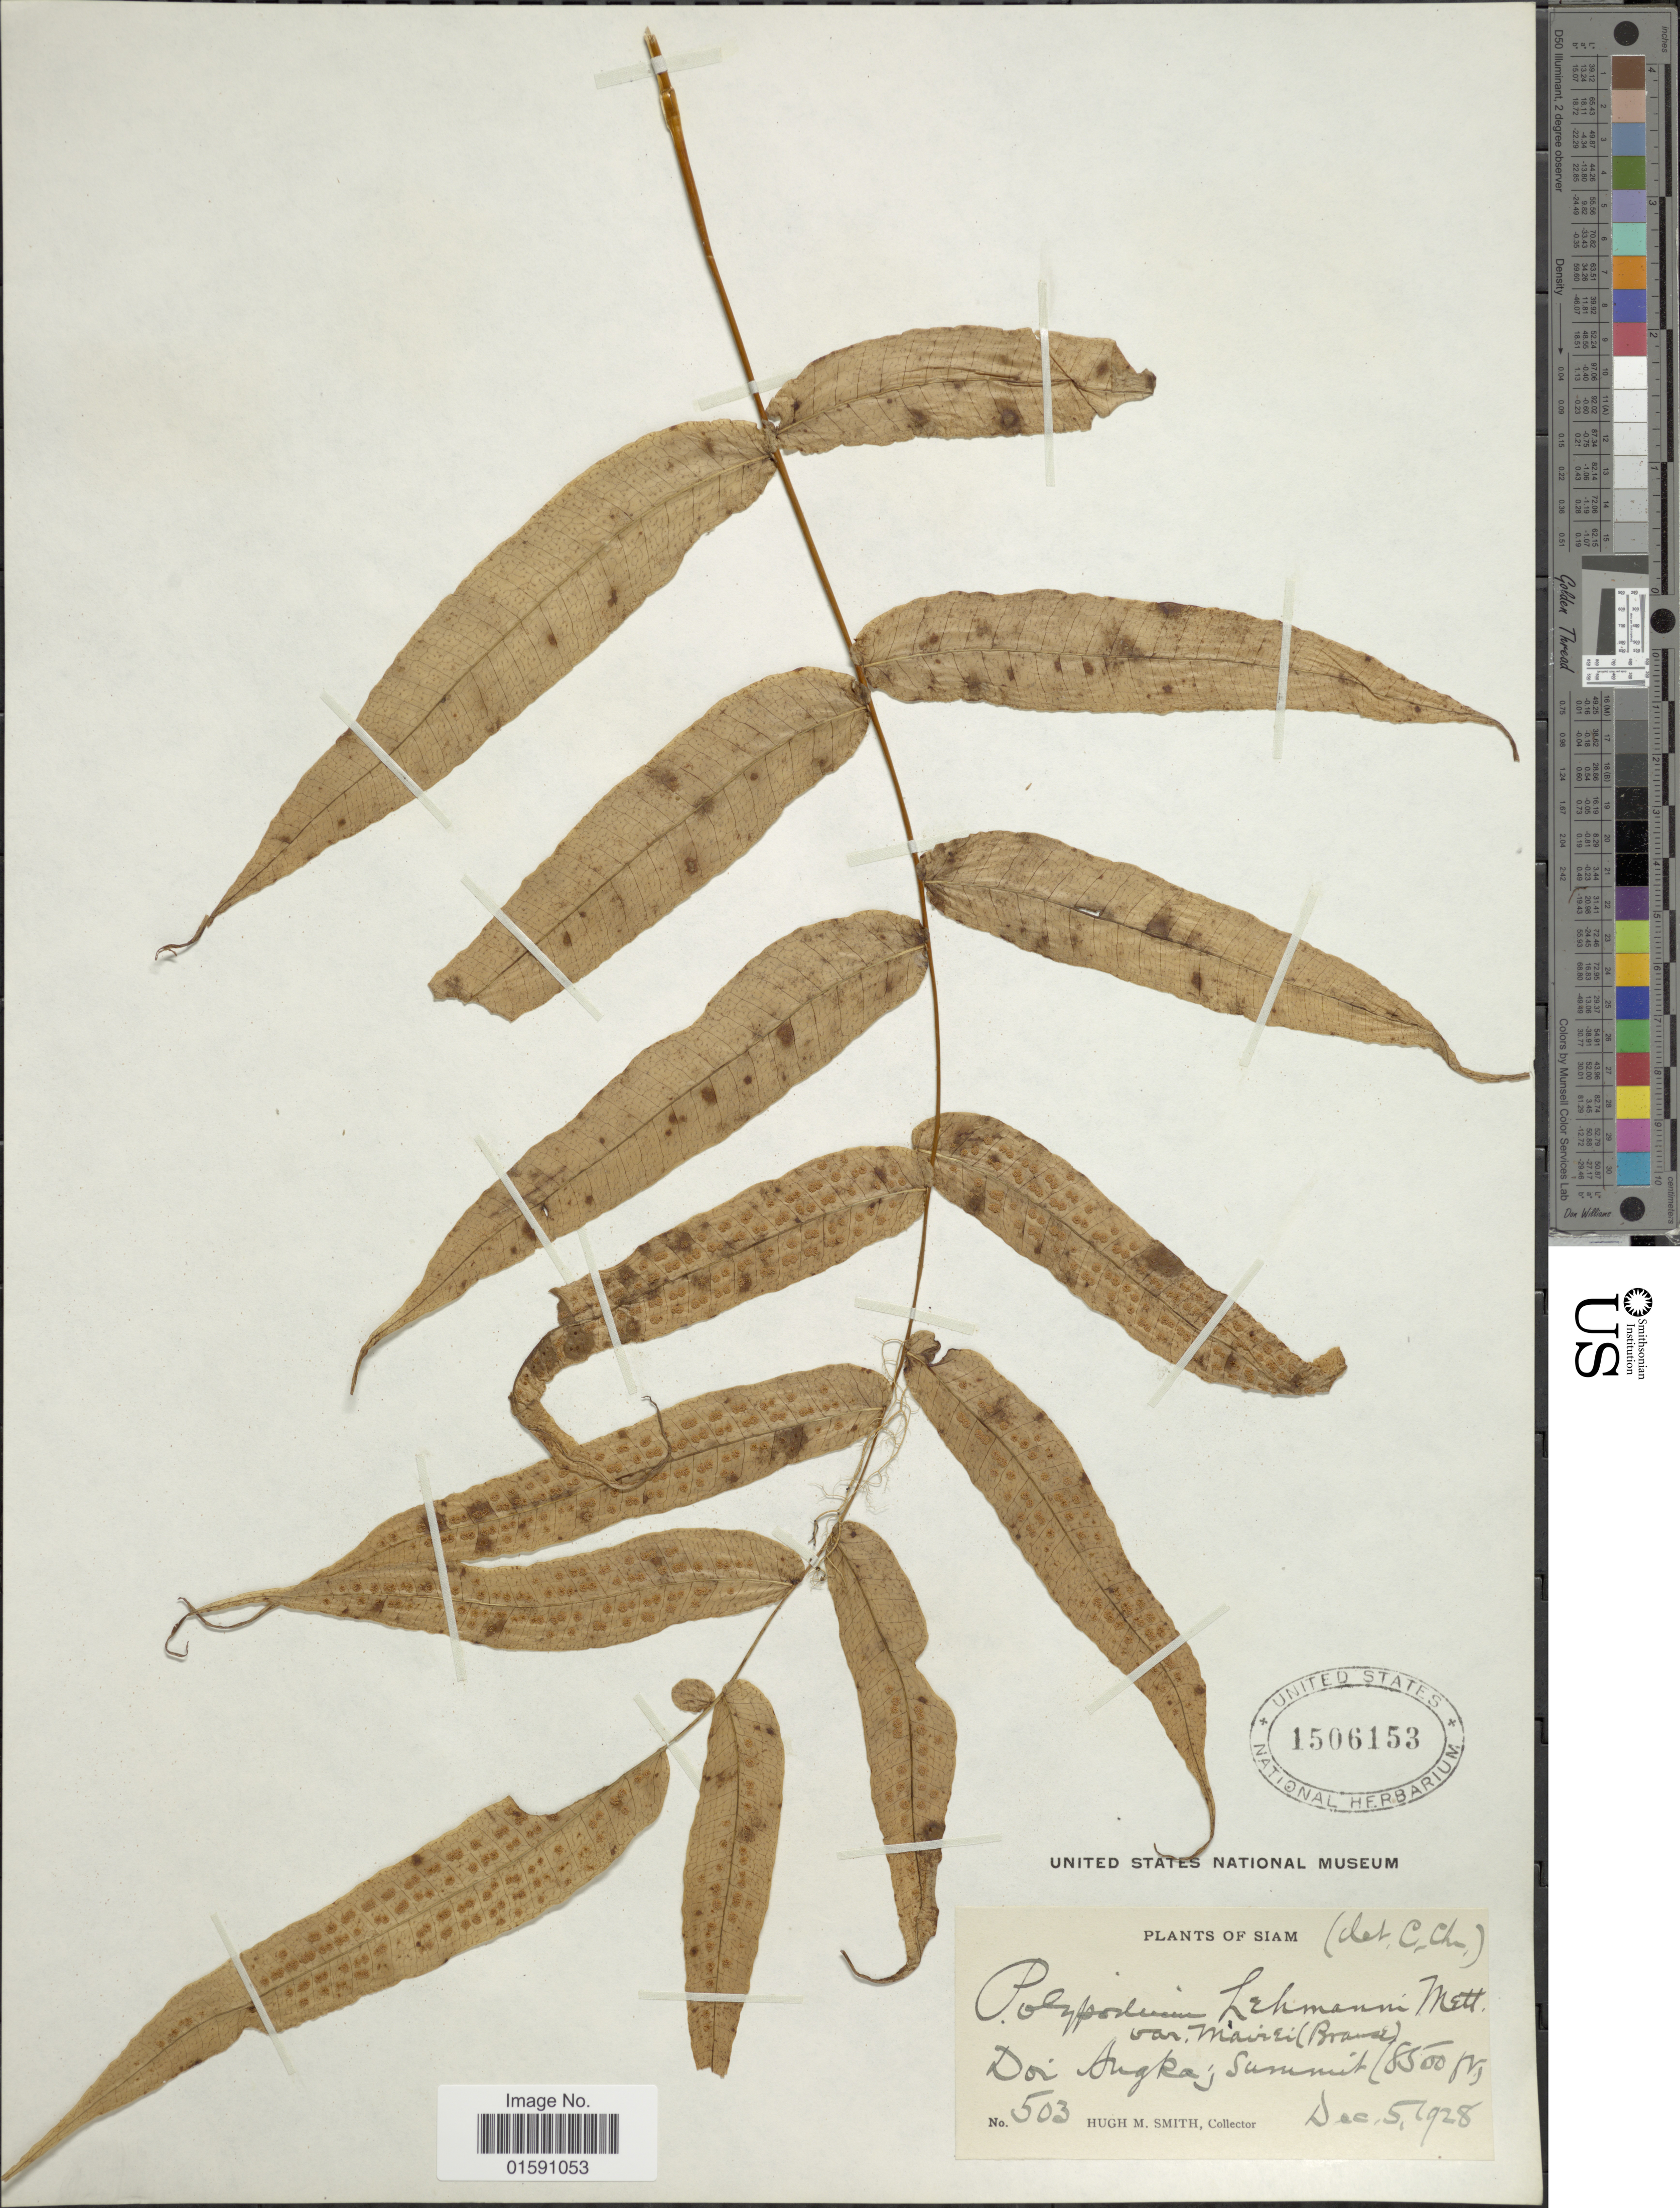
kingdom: Plantae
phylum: Tracheophyta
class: Polypodiopsida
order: Polypodiales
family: Polypodiaceae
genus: Arthromeris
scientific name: Arthromeris lehmannii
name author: (Mett.) Ching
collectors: H. M. Smith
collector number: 503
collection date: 1928-12-05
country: Thailand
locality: Siam. Doi Angka: Summit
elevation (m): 2591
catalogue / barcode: US 1506153